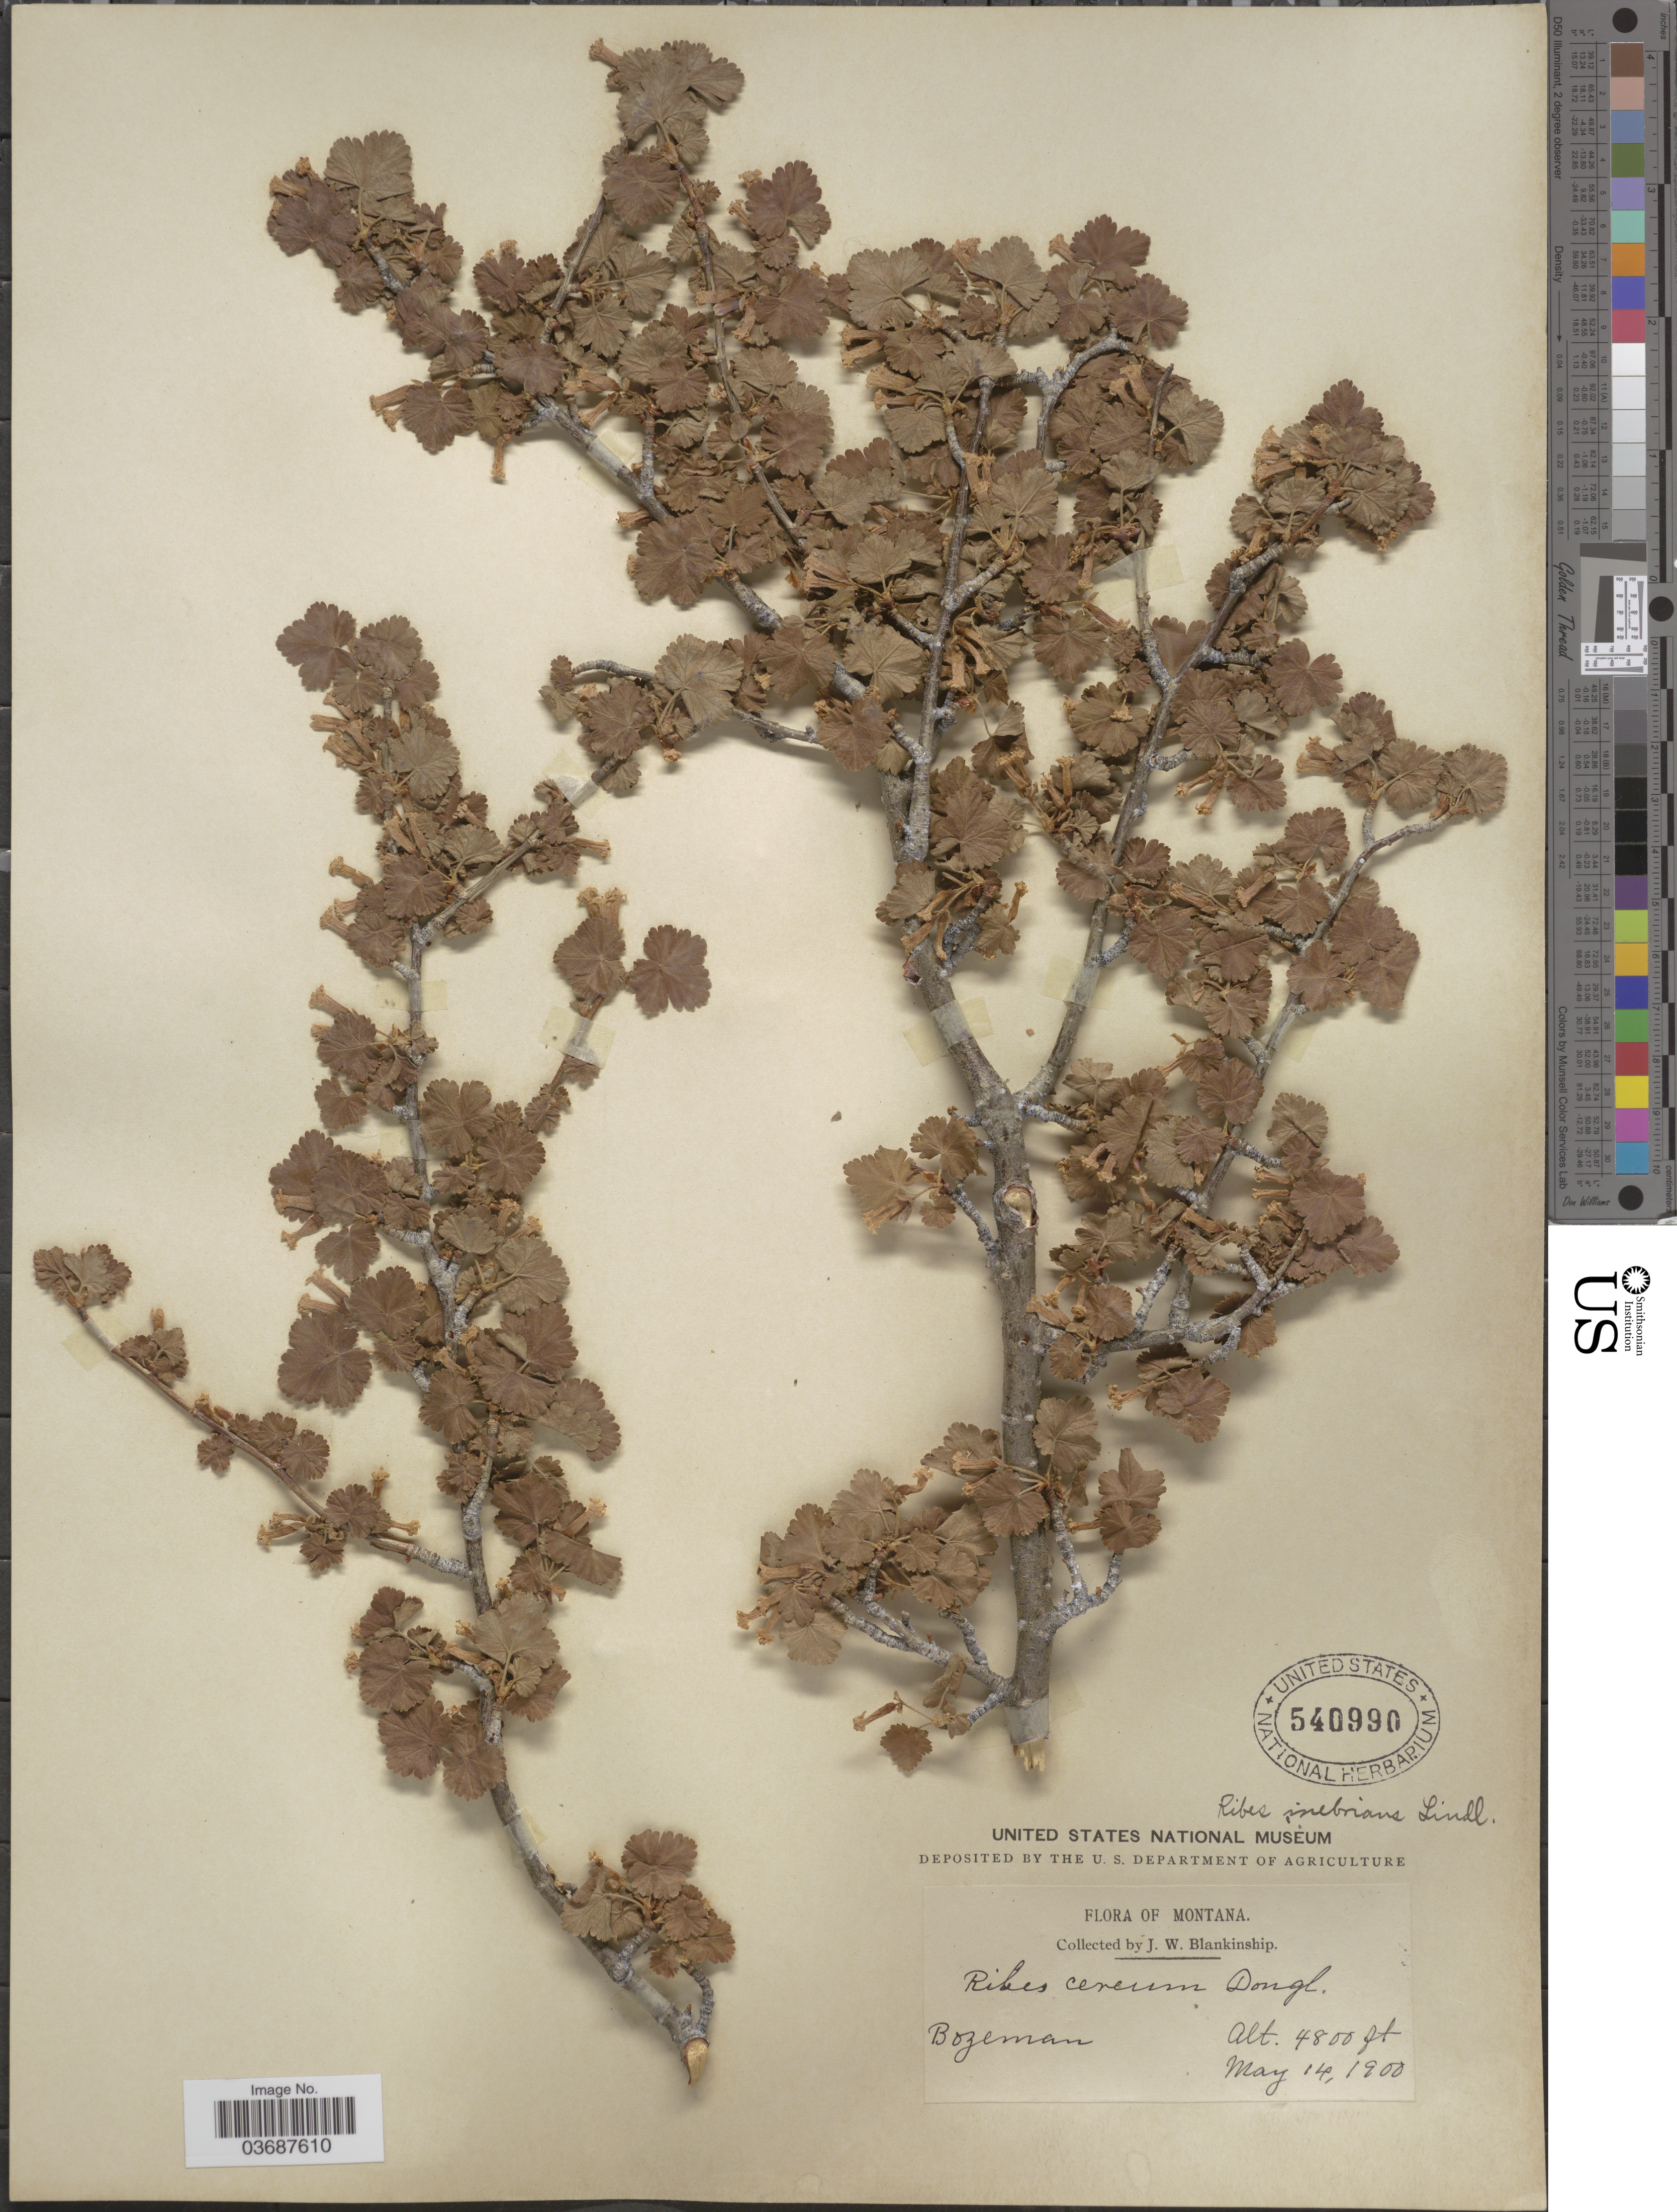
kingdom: Plantae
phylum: Tracheophyta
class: Magnoliopsida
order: Saxifragales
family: Grossulariaceae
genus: Ribes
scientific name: Ribes inebrians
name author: Lindl.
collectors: J. W. Blankinship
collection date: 1900-05-14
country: United States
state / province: Montana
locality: Bozeman.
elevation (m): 1463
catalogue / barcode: US 540990